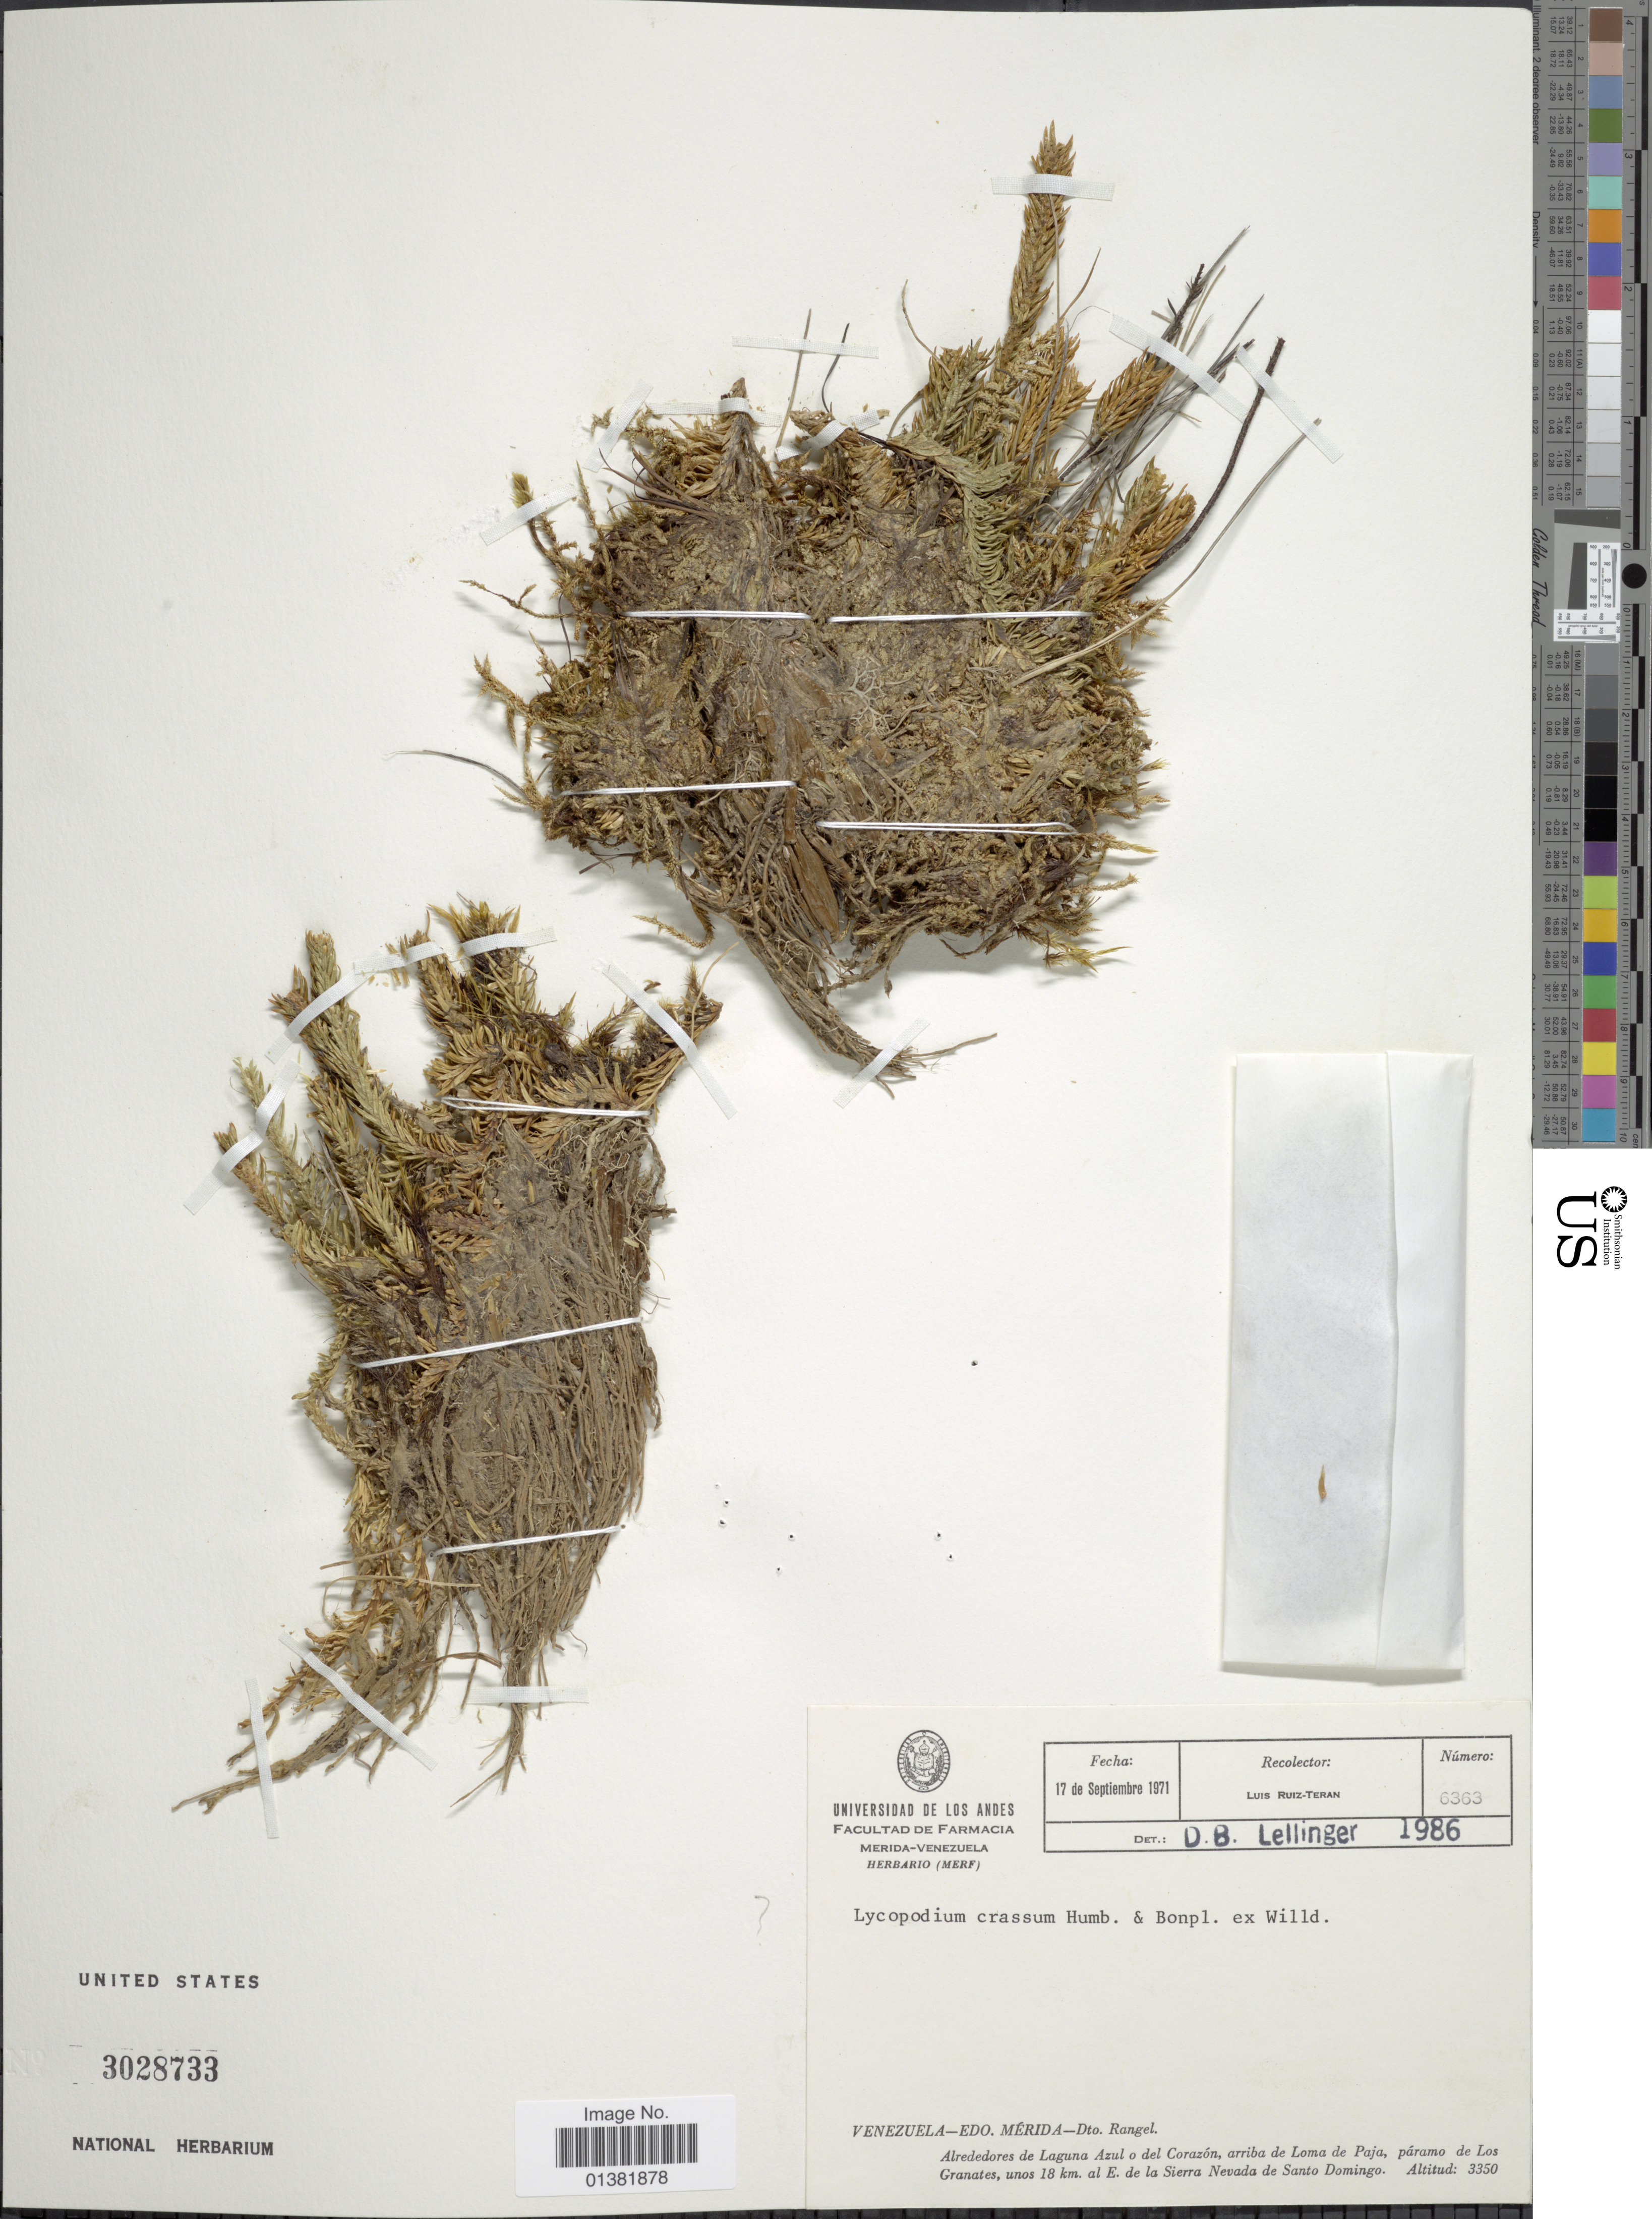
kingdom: Plantae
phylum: Tracheophyta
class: Lycopodiopsida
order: Lycopodiales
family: Lycopodiaceae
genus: Phlegmariurus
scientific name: Phlegmariurus crassus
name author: (Humb. & Bonpl. ex Willd.) B. Øllg.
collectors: L. E. Ruíz-Terán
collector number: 6363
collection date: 1971-09-17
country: Venezuela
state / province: Mérida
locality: Dto. Rangel. Alrededores de Laguna Azul o del Corazón, arriba de Loma de Paja, páramo de Los Granates, unos 18 km. al E. de la Sierra Nevada de Santa Domingo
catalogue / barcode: US 3028733